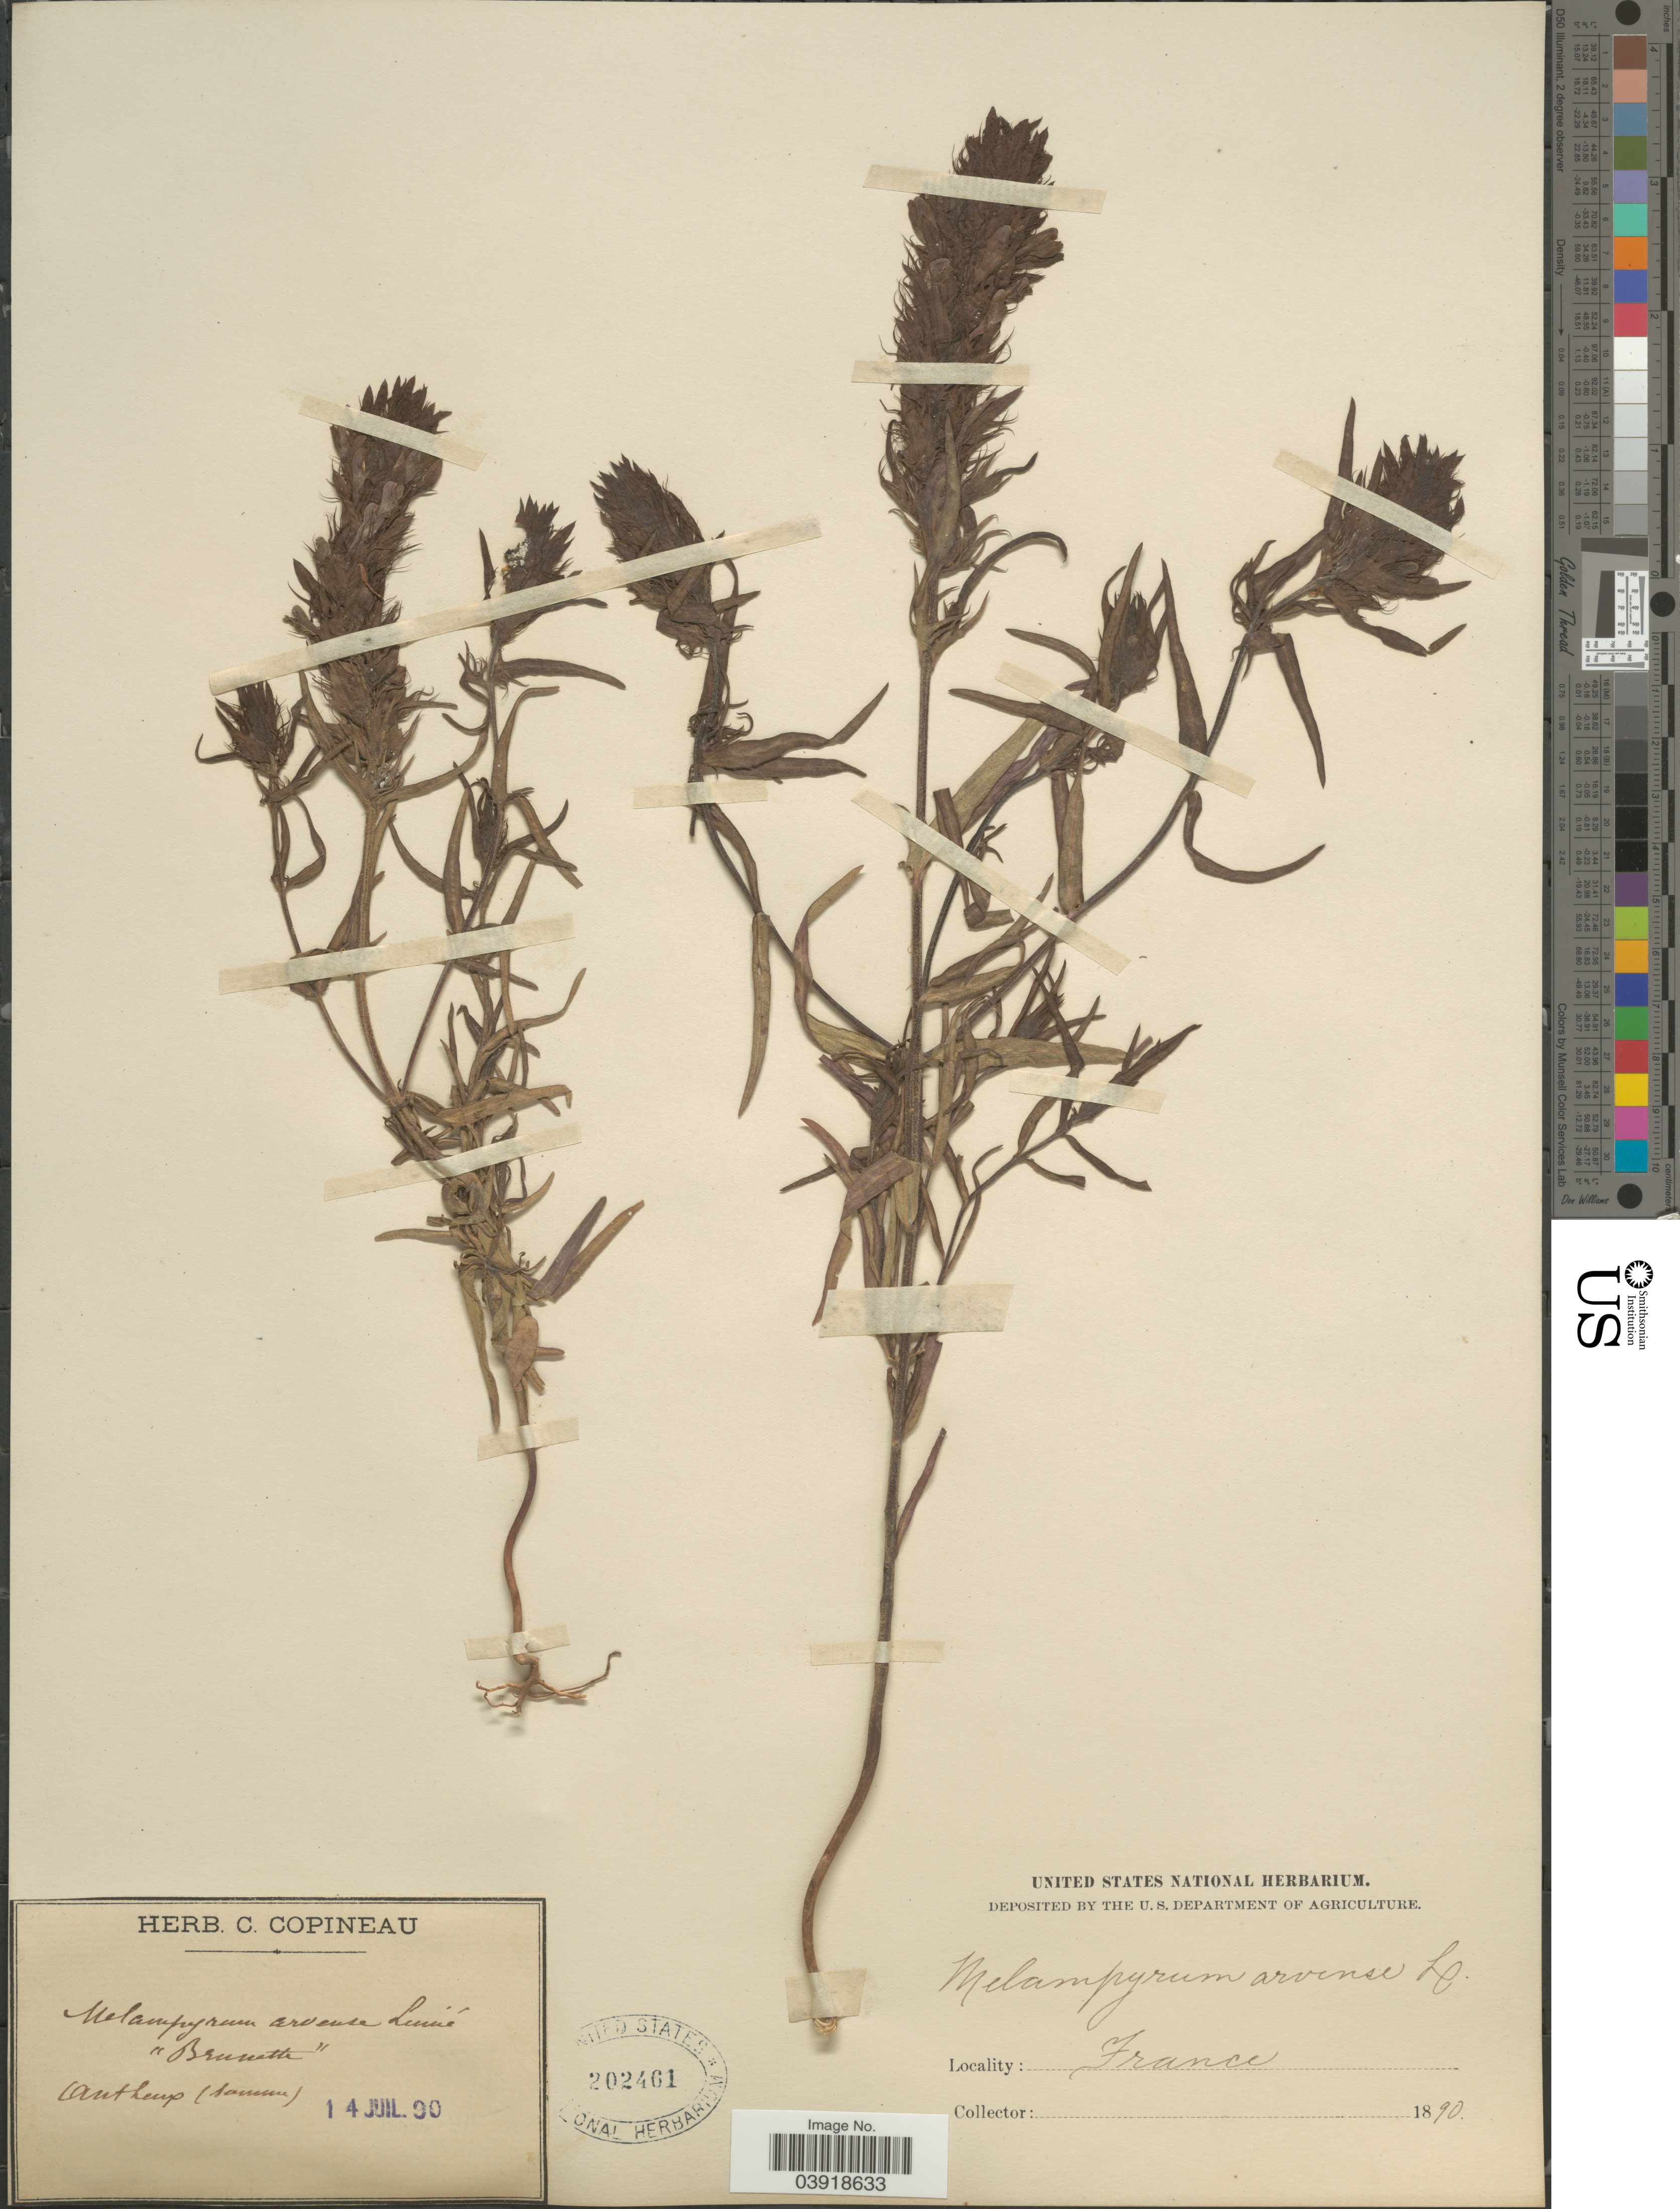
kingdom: Plantae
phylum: Tracheophyta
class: Magnoliopsida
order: Lamiales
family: Orobanchaceae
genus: Melampyrum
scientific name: Melampyrum arvense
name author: L.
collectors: ex herb. C. Copineau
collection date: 1890-07-14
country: France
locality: Autheux (Somme).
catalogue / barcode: US 202461